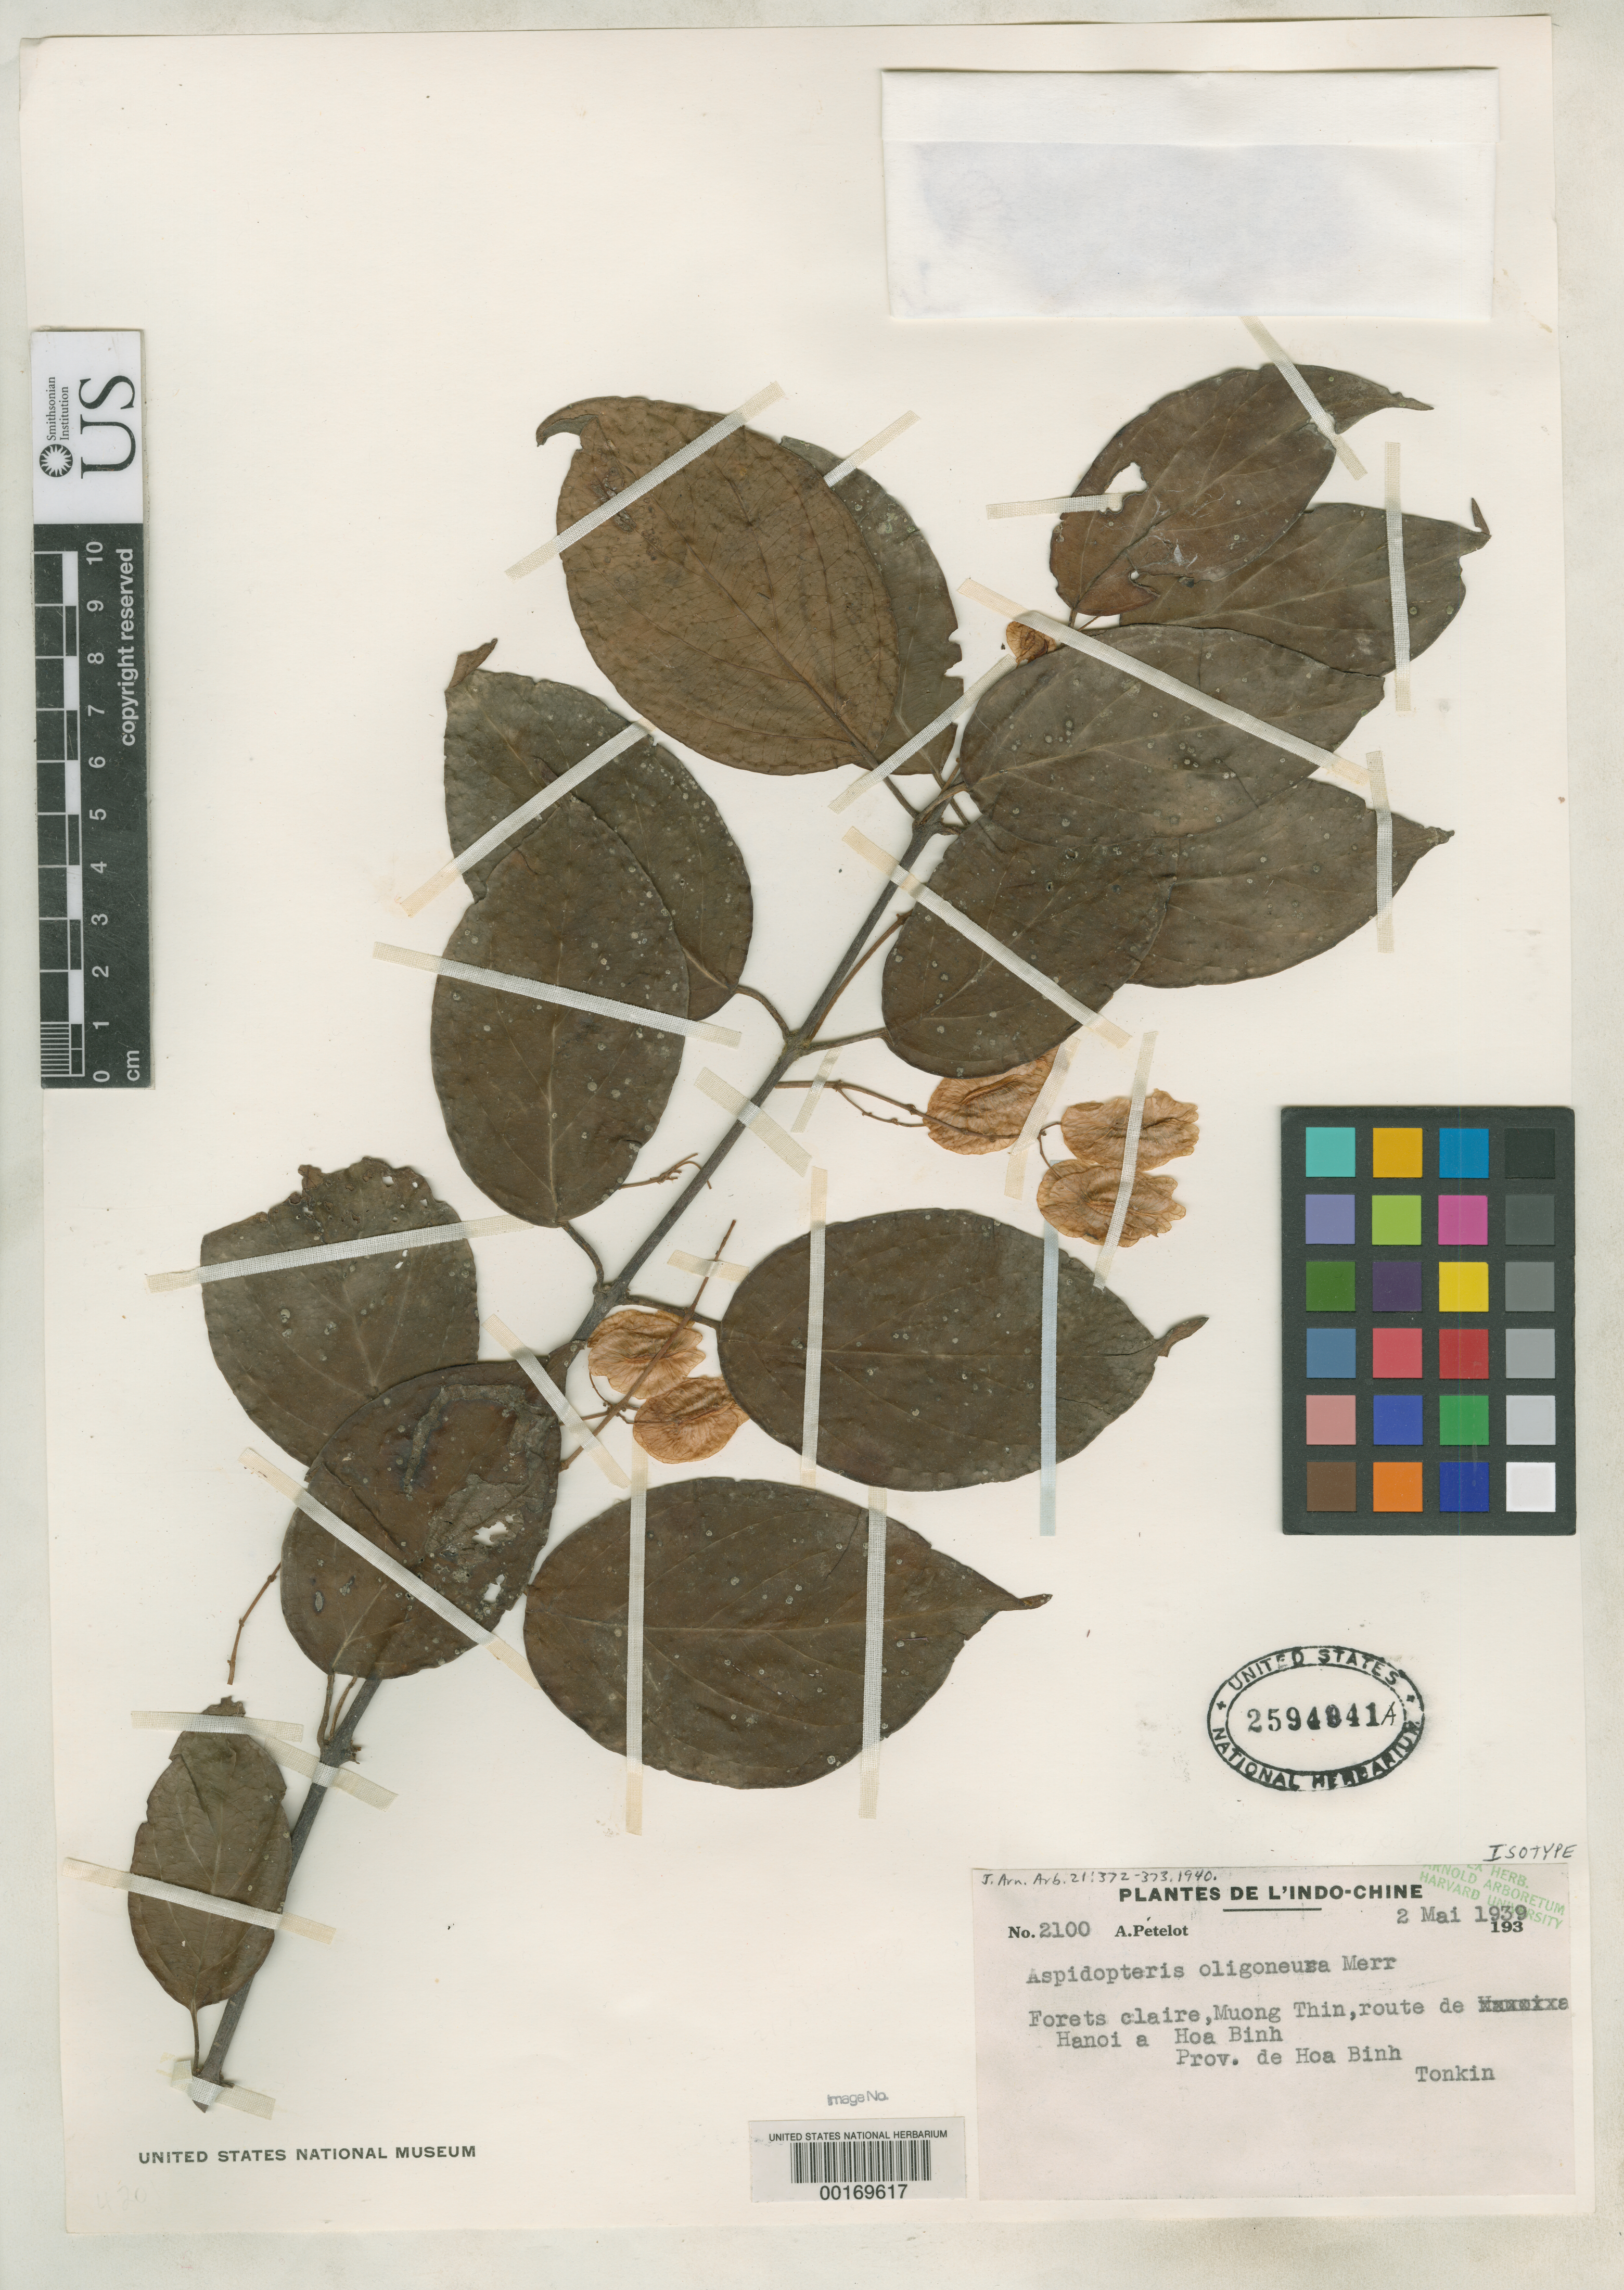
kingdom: Plantae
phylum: Tracheophyta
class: Magnoliopsida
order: Malpighiales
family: Malpighiaceae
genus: Aspidopterys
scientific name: Aspidopterys oligoneura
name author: Merr.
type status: Isotype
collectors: A. Petelot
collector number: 2100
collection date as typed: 01 May 1939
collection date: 1939-05-01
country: Vietnam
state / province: Hoa Binh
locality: Muong Thon, route of Hanoi to Hoa Binh, cloud forest.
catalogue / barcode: US 2594941